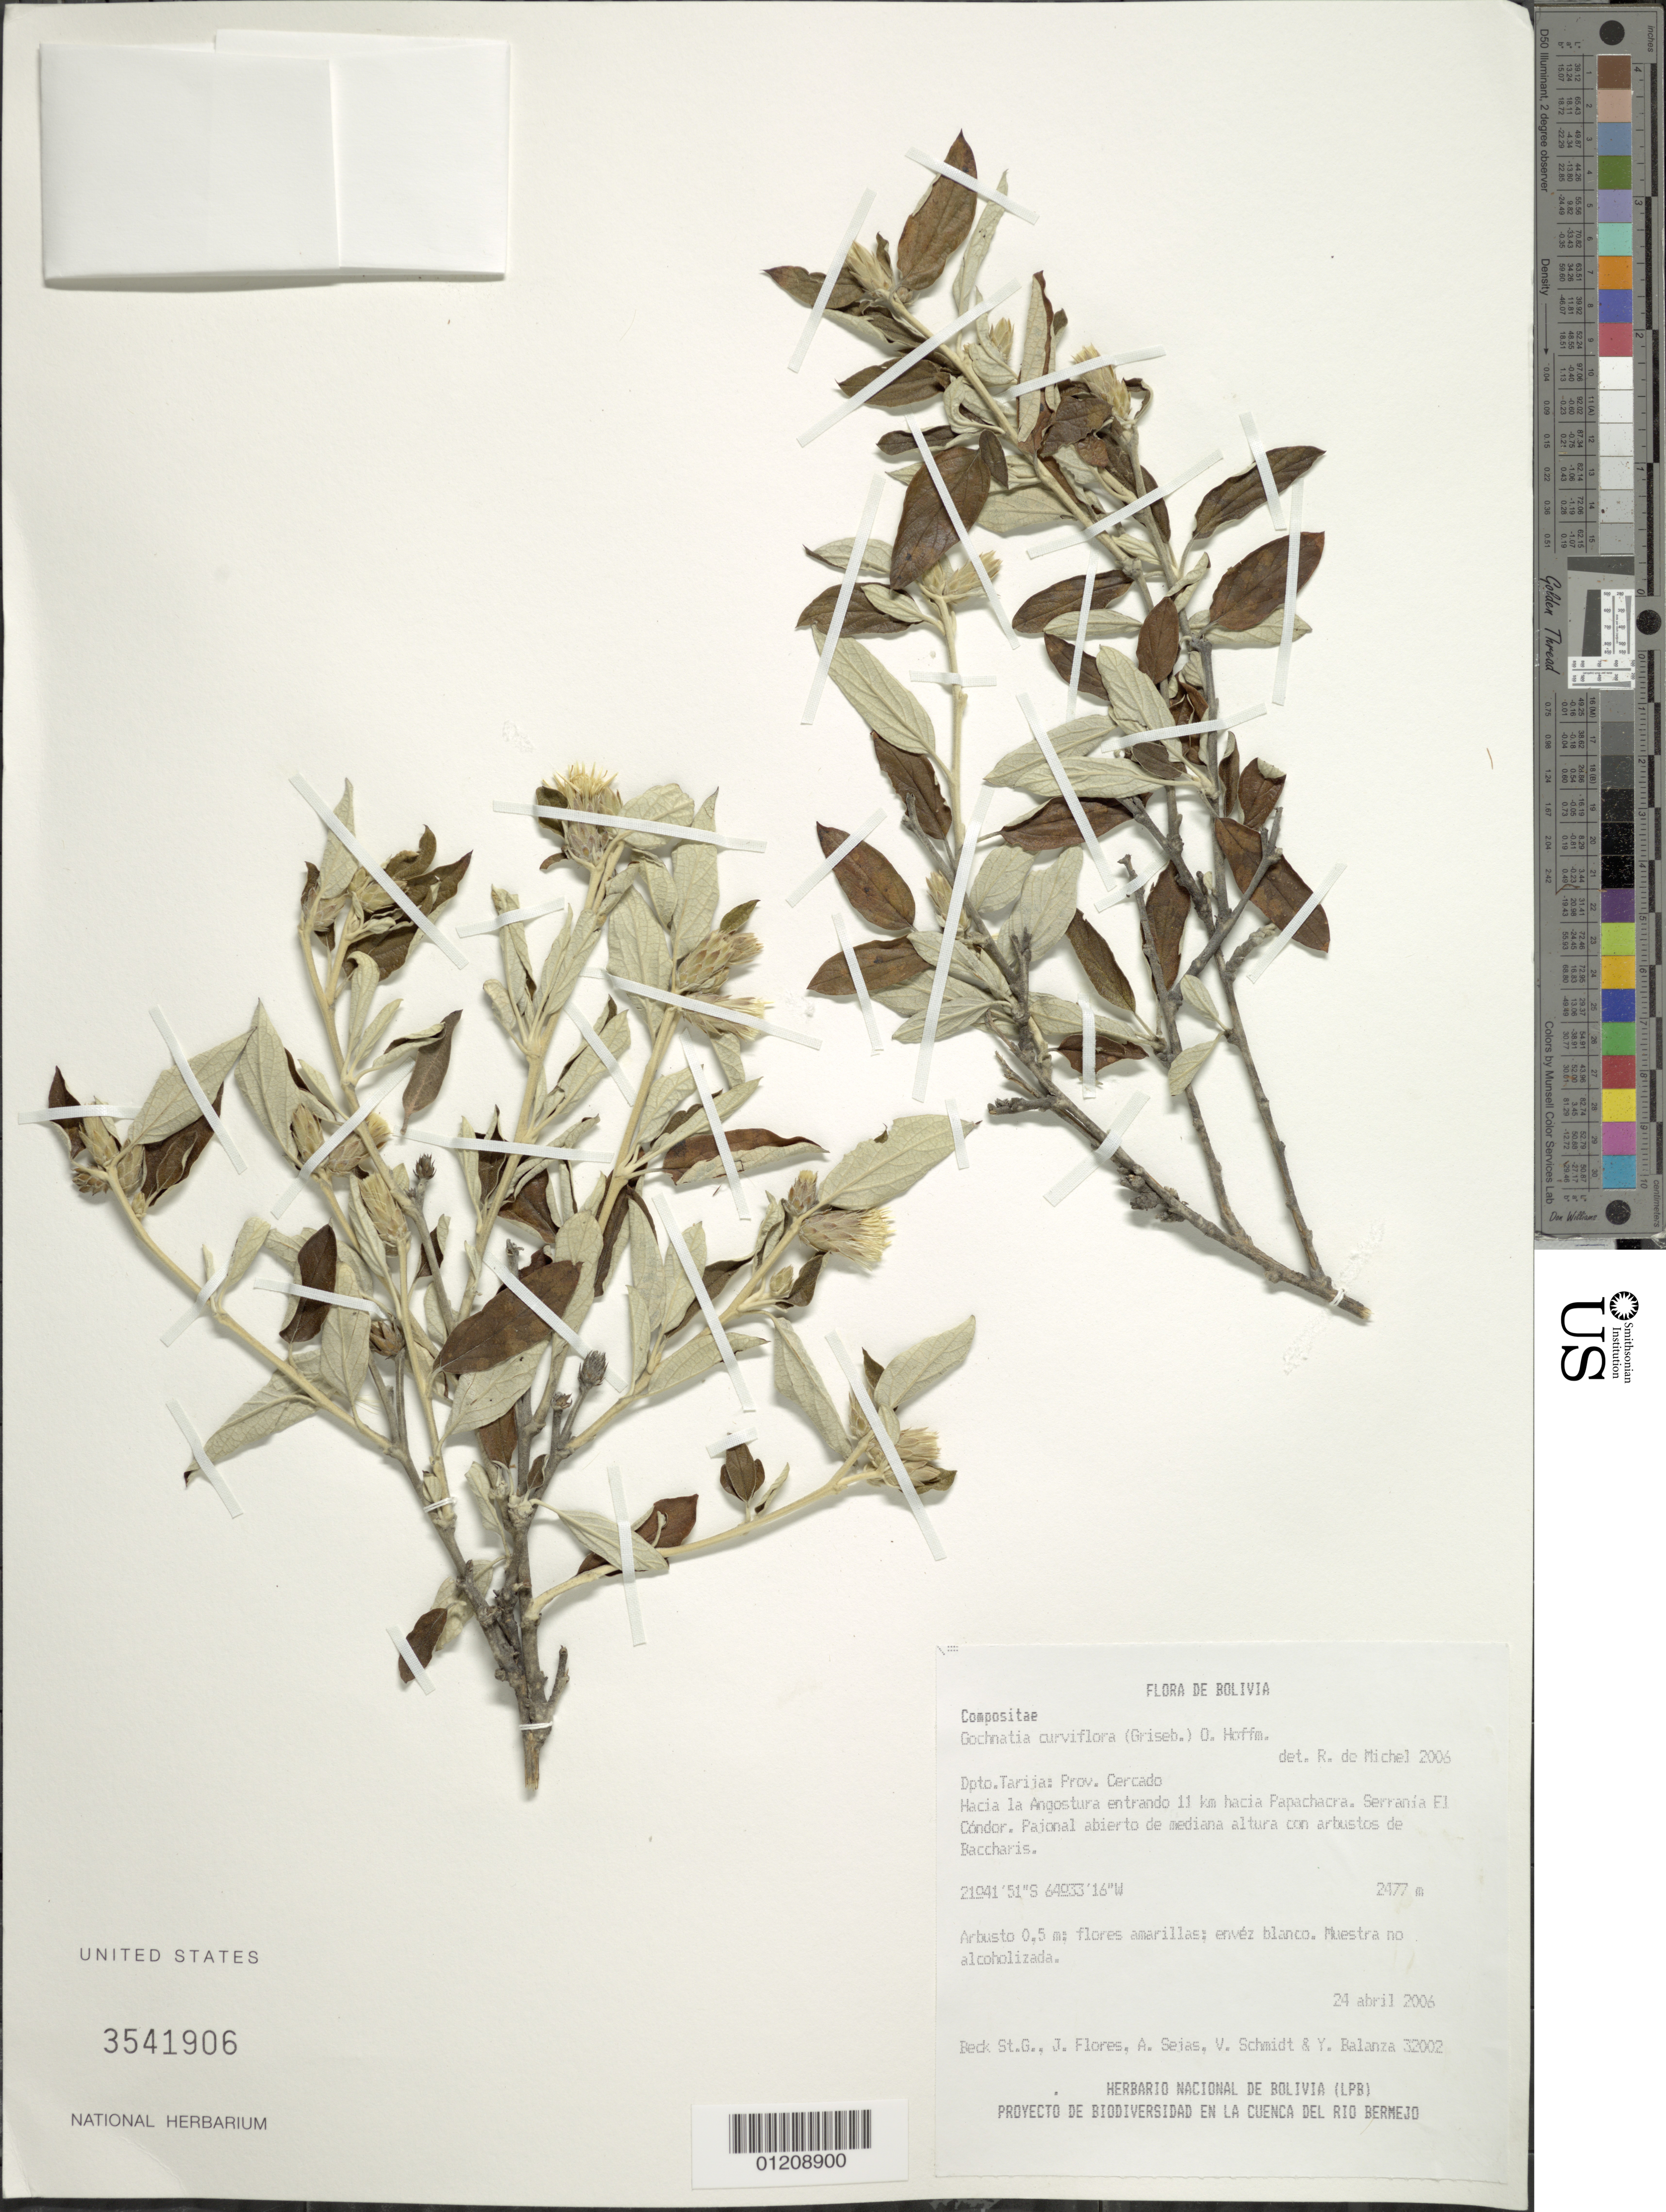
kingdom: Plantae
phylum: Tracheophyta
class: Magnoliopsida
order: Asterales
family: Asteraceae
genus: Gochnatia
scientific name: Gochnatia curviflora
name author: (Griseb.) O. Hoffm.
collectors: S. G. Beck, J. Flores, A. Seias, V. Schmidt & Y. Balanza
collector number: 32002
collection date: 2006-04-24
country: Bolivia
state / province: Tarija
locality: Prov. Cercado, Hacia la Angostura entrando 1 km hacia Papchacra. Serrania El Condor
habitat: Pajonal abierto de mediana altura con arbustos de Baccharis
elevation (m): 2477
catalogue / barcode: US 3541906